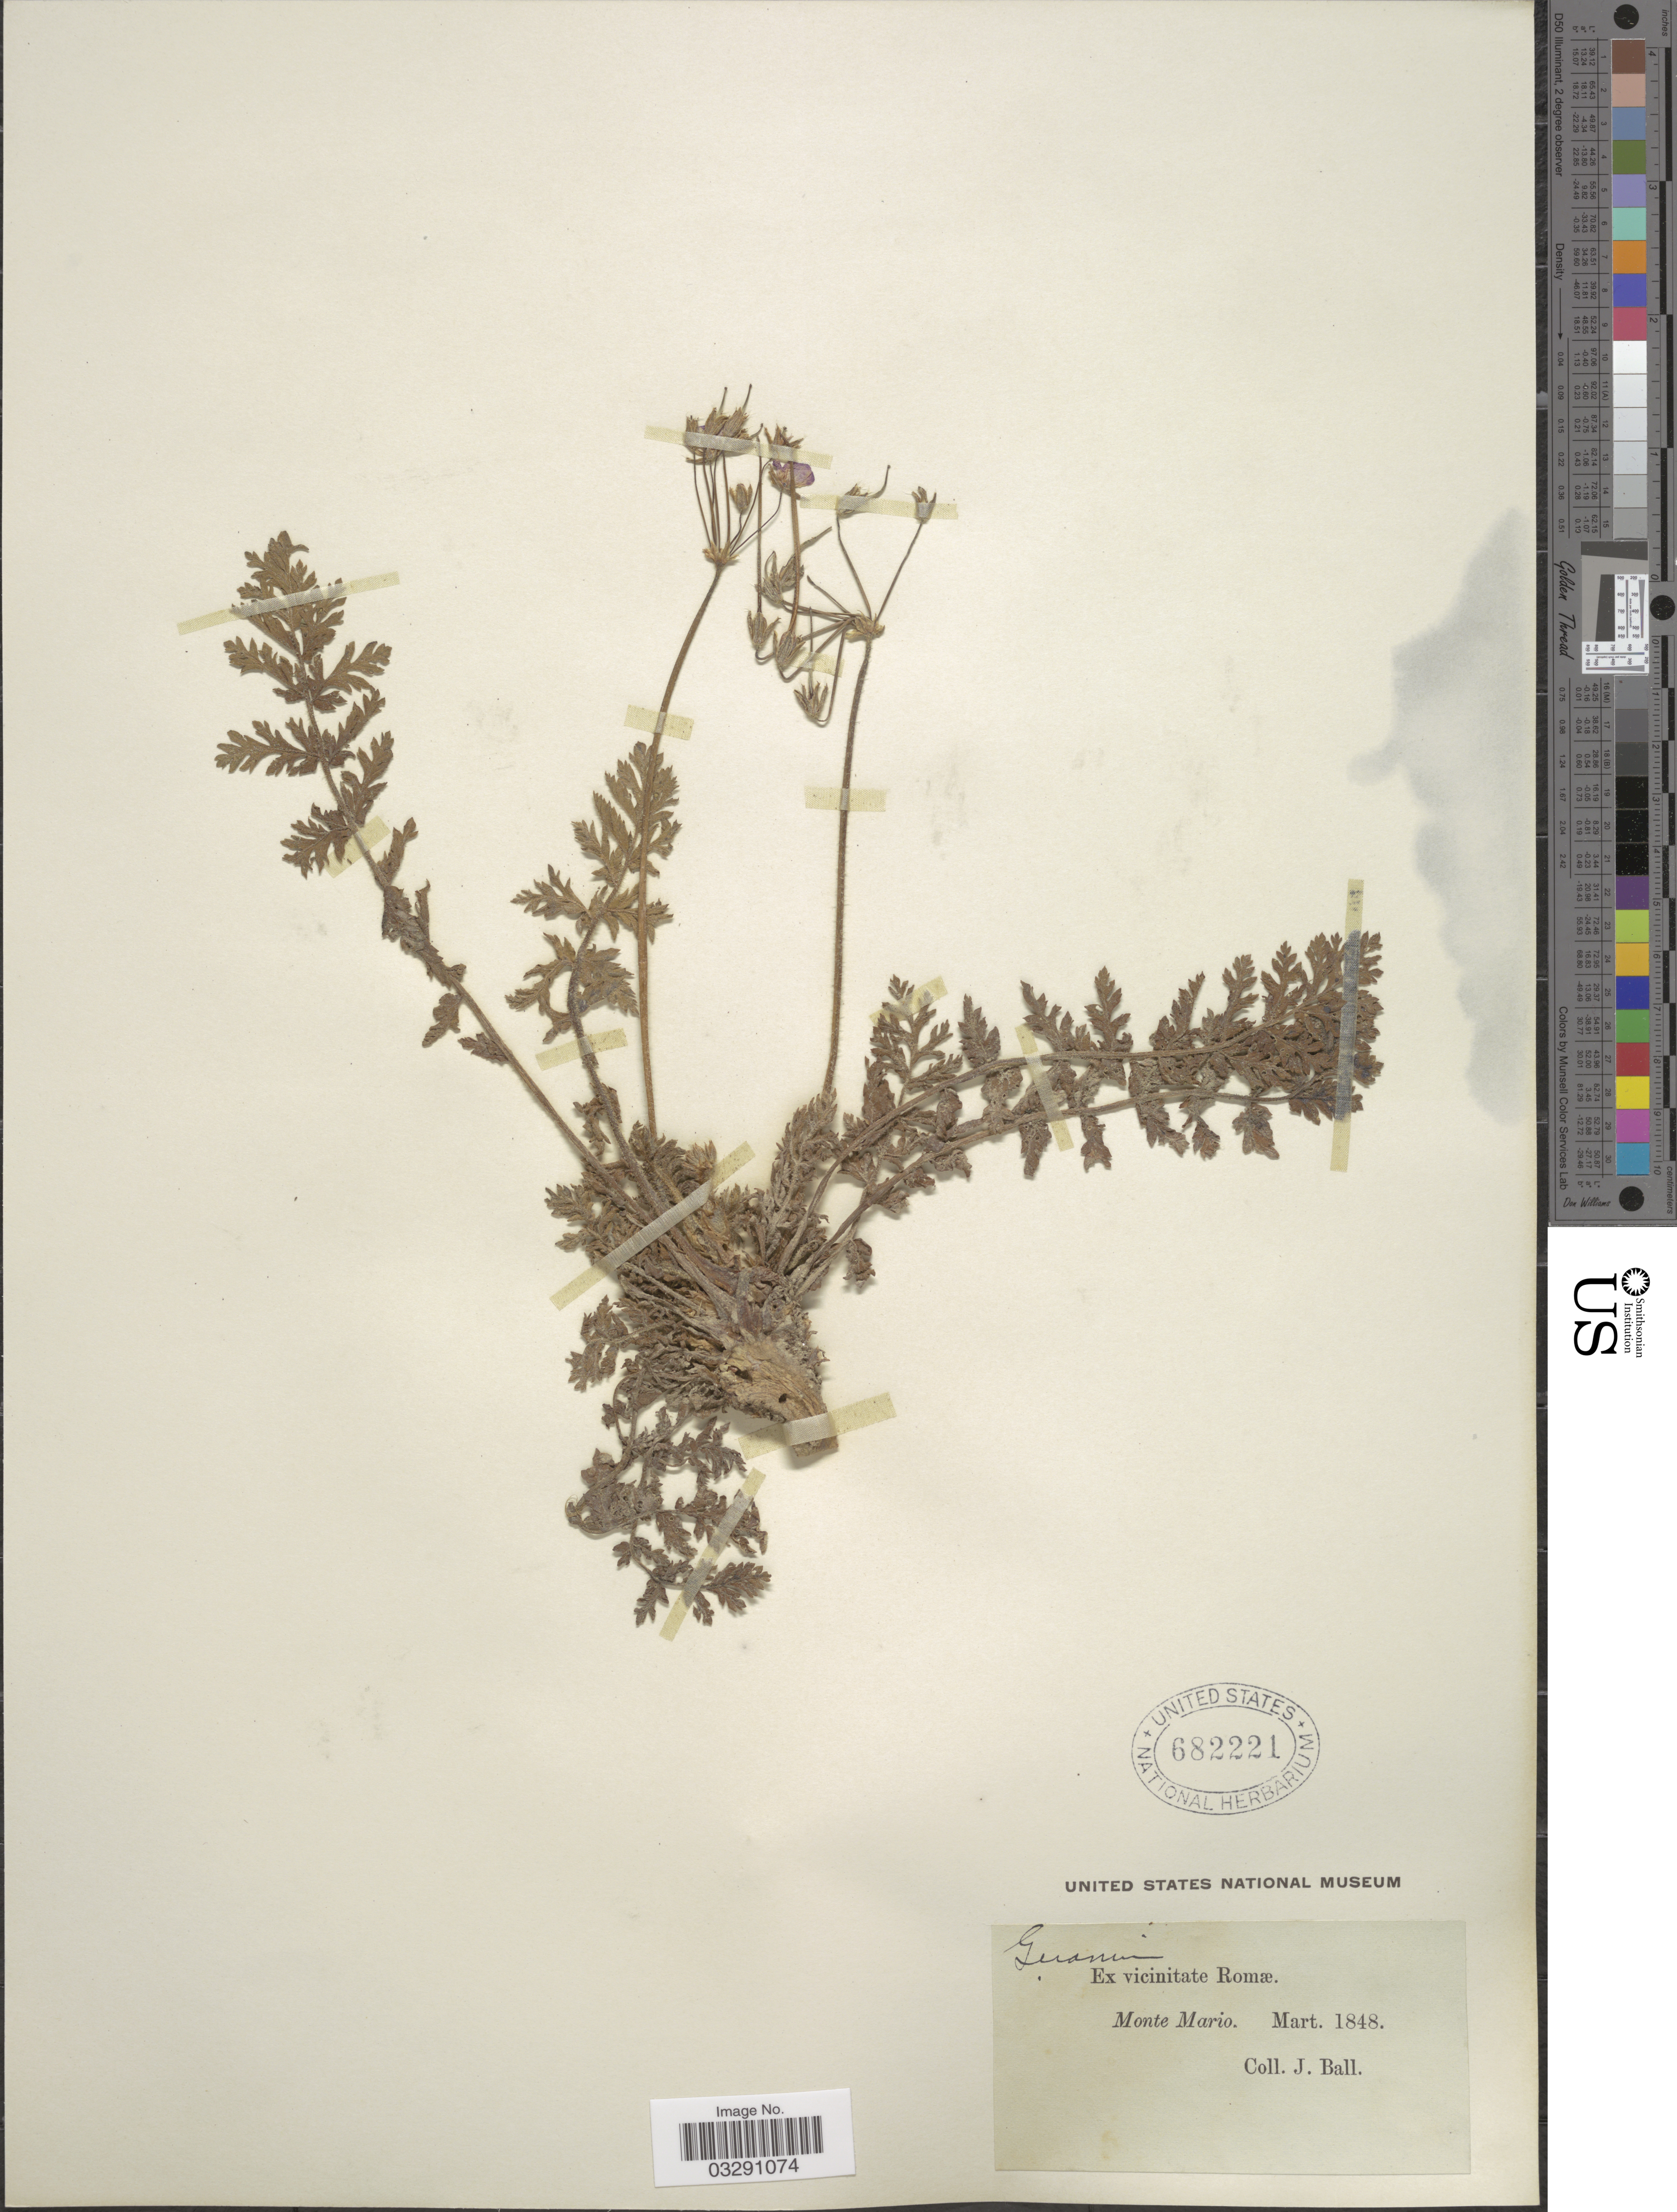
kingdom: Plantae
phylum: Tracheophyta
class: Magnoliopsida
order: Geraniales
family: Geraniaceae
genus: Geranium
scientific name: Geranium sp.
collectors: J. Ball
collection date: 1848-03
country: Italy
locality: Ex vicinitate Romæ. Monte Mario.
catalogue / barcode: US 682221